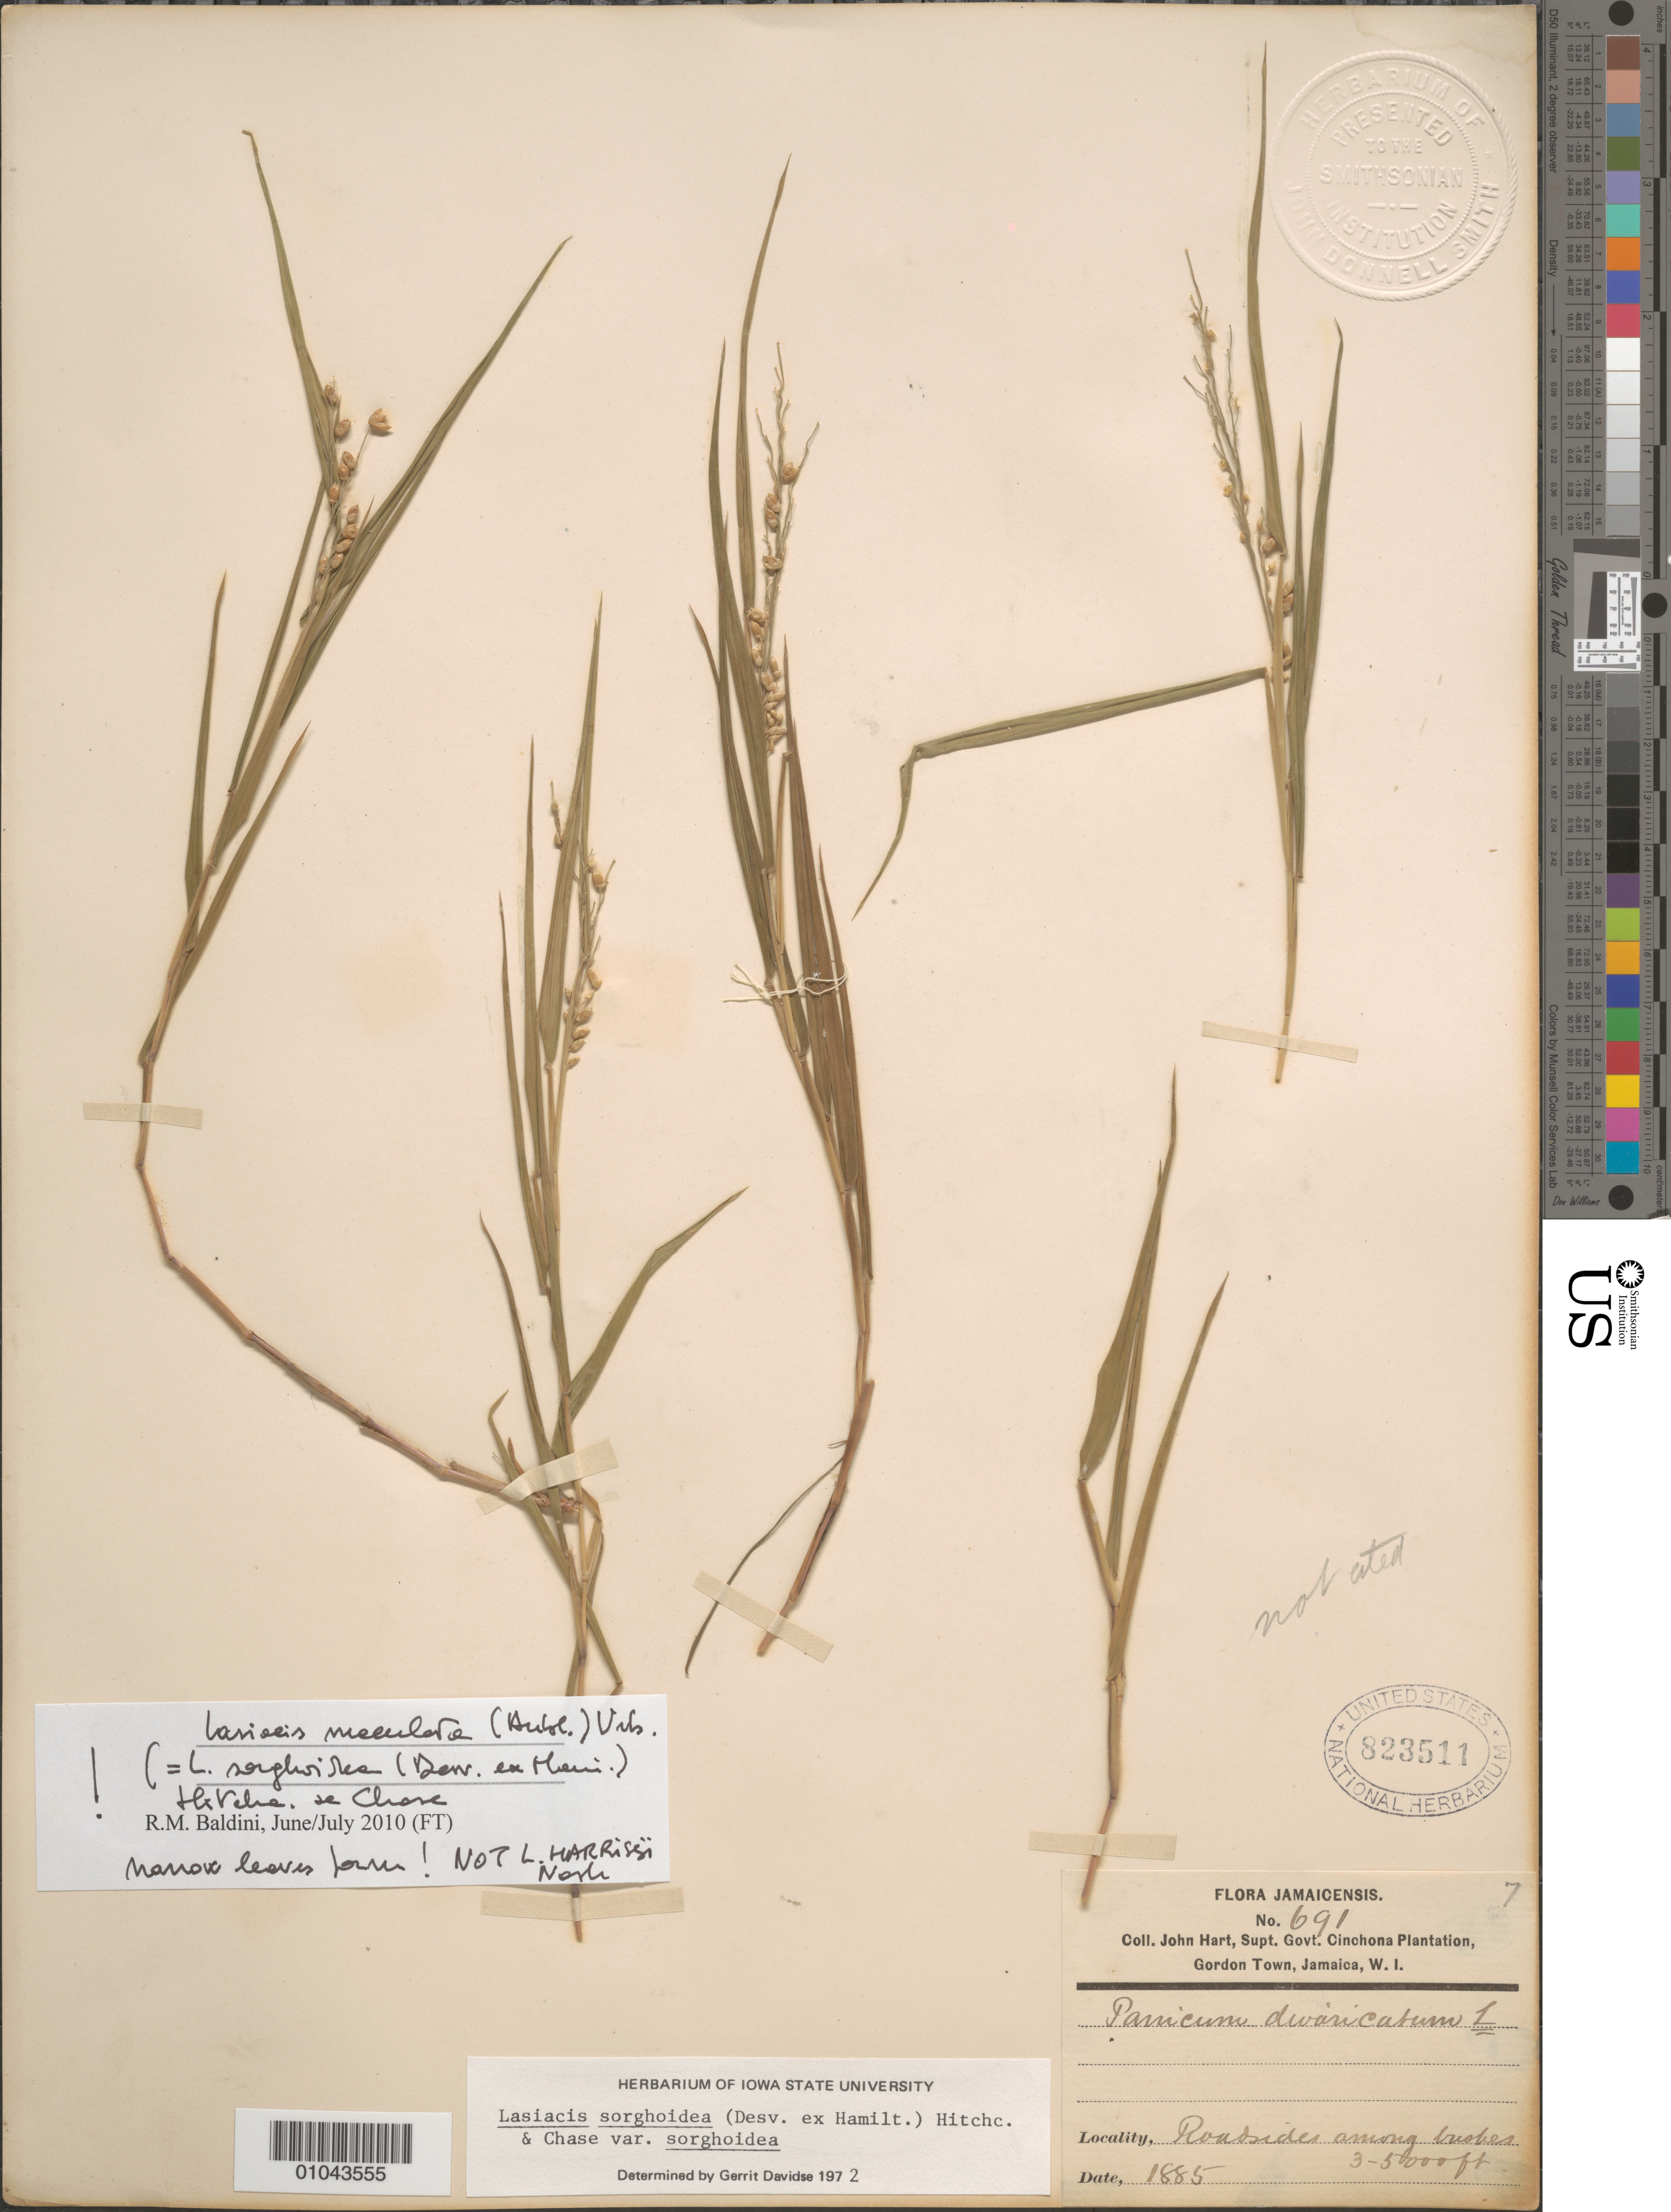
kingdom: Plantae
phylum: Tracheophyta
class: Liliopsida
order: Poales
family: Poaceae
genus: Lasiacis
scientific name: Lasiacis sorghoidea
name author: (Desv. ex Ham.) Hitchc. & Chase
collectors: J. H. Hart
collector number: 691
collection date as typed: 01 Jan 1885 to 31 Dec 1885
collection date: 1885-01-01/1885-12-31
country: Jamaica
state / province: Saint Andrew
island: Jamaica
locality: Gordon Town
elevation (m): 914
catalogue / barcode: US 823511